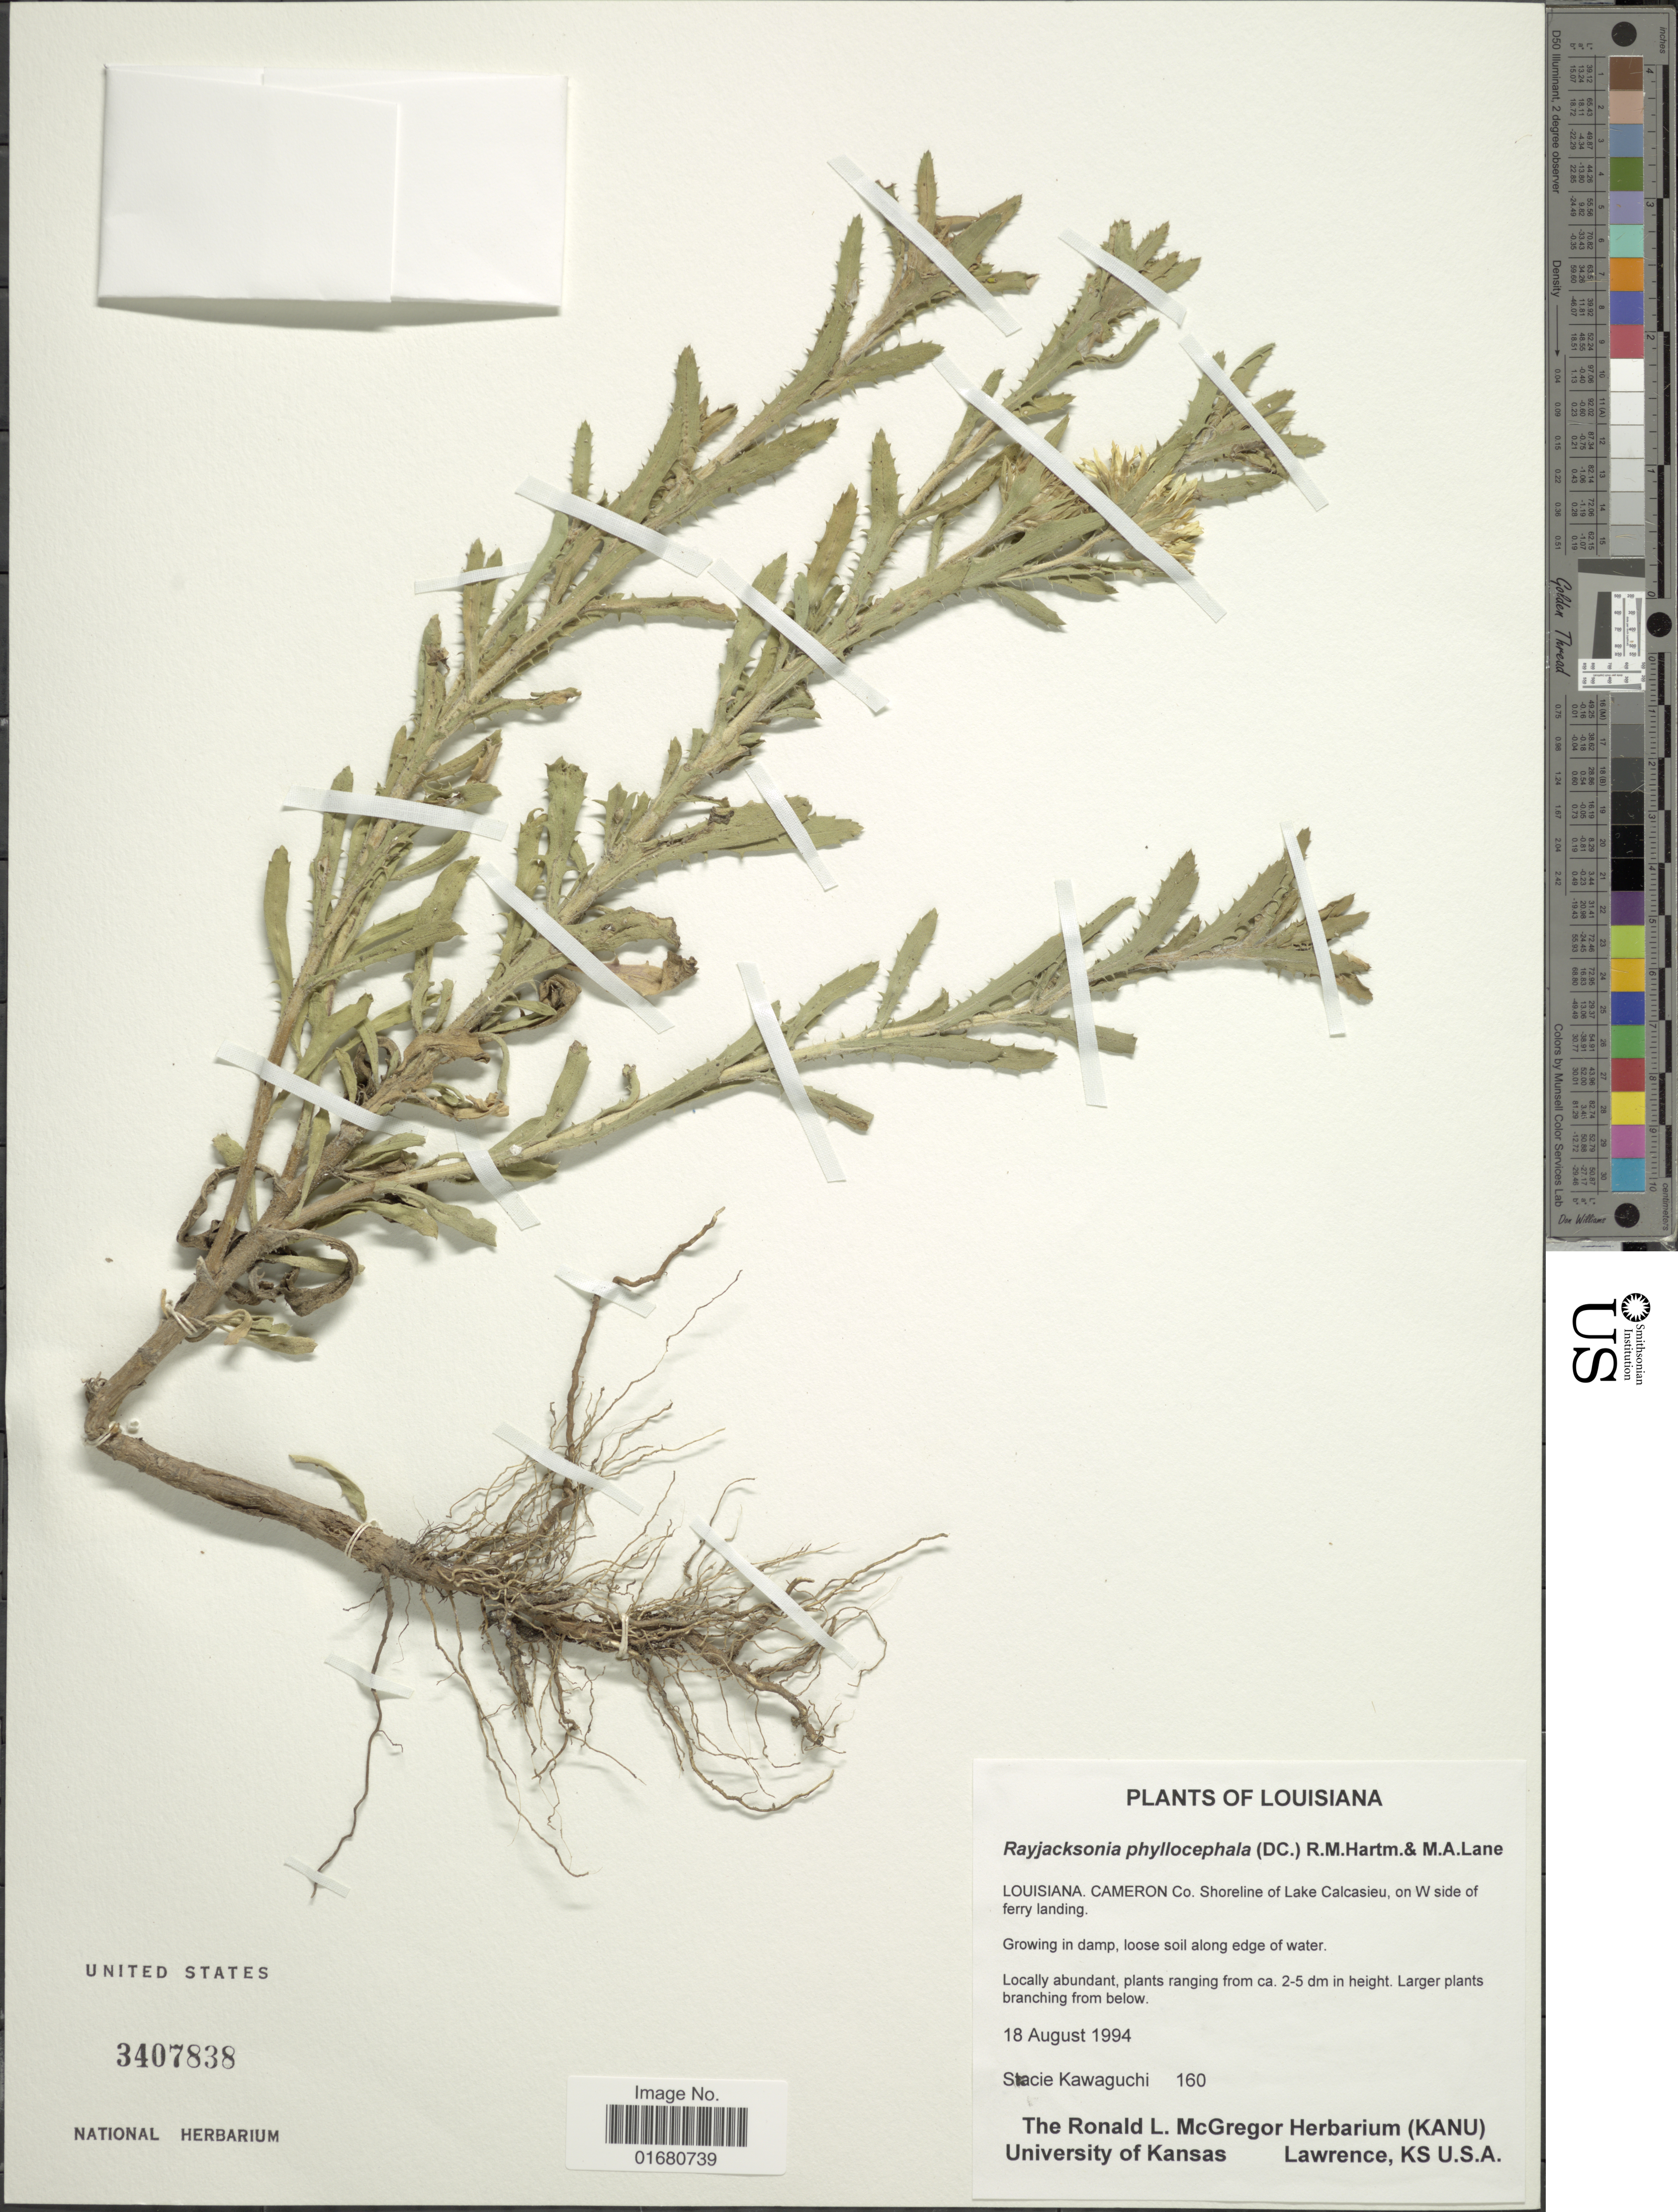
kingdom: Plantae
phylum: Tracheophyta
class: Magnoliopsida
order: Asterales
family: Asteraceae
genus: Rayjacksonia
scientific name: Rayjacksonia phyllocephala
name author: (DC.) R.L. Hartm. & M.A. Lane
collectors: S. Kawaguchi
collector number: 160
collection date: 1994-08-18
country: United States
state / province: Louisiana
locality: Cameron Co., Shoreline of Lake Calcasieu, on W side of ferry landing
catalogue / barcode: US 3407838